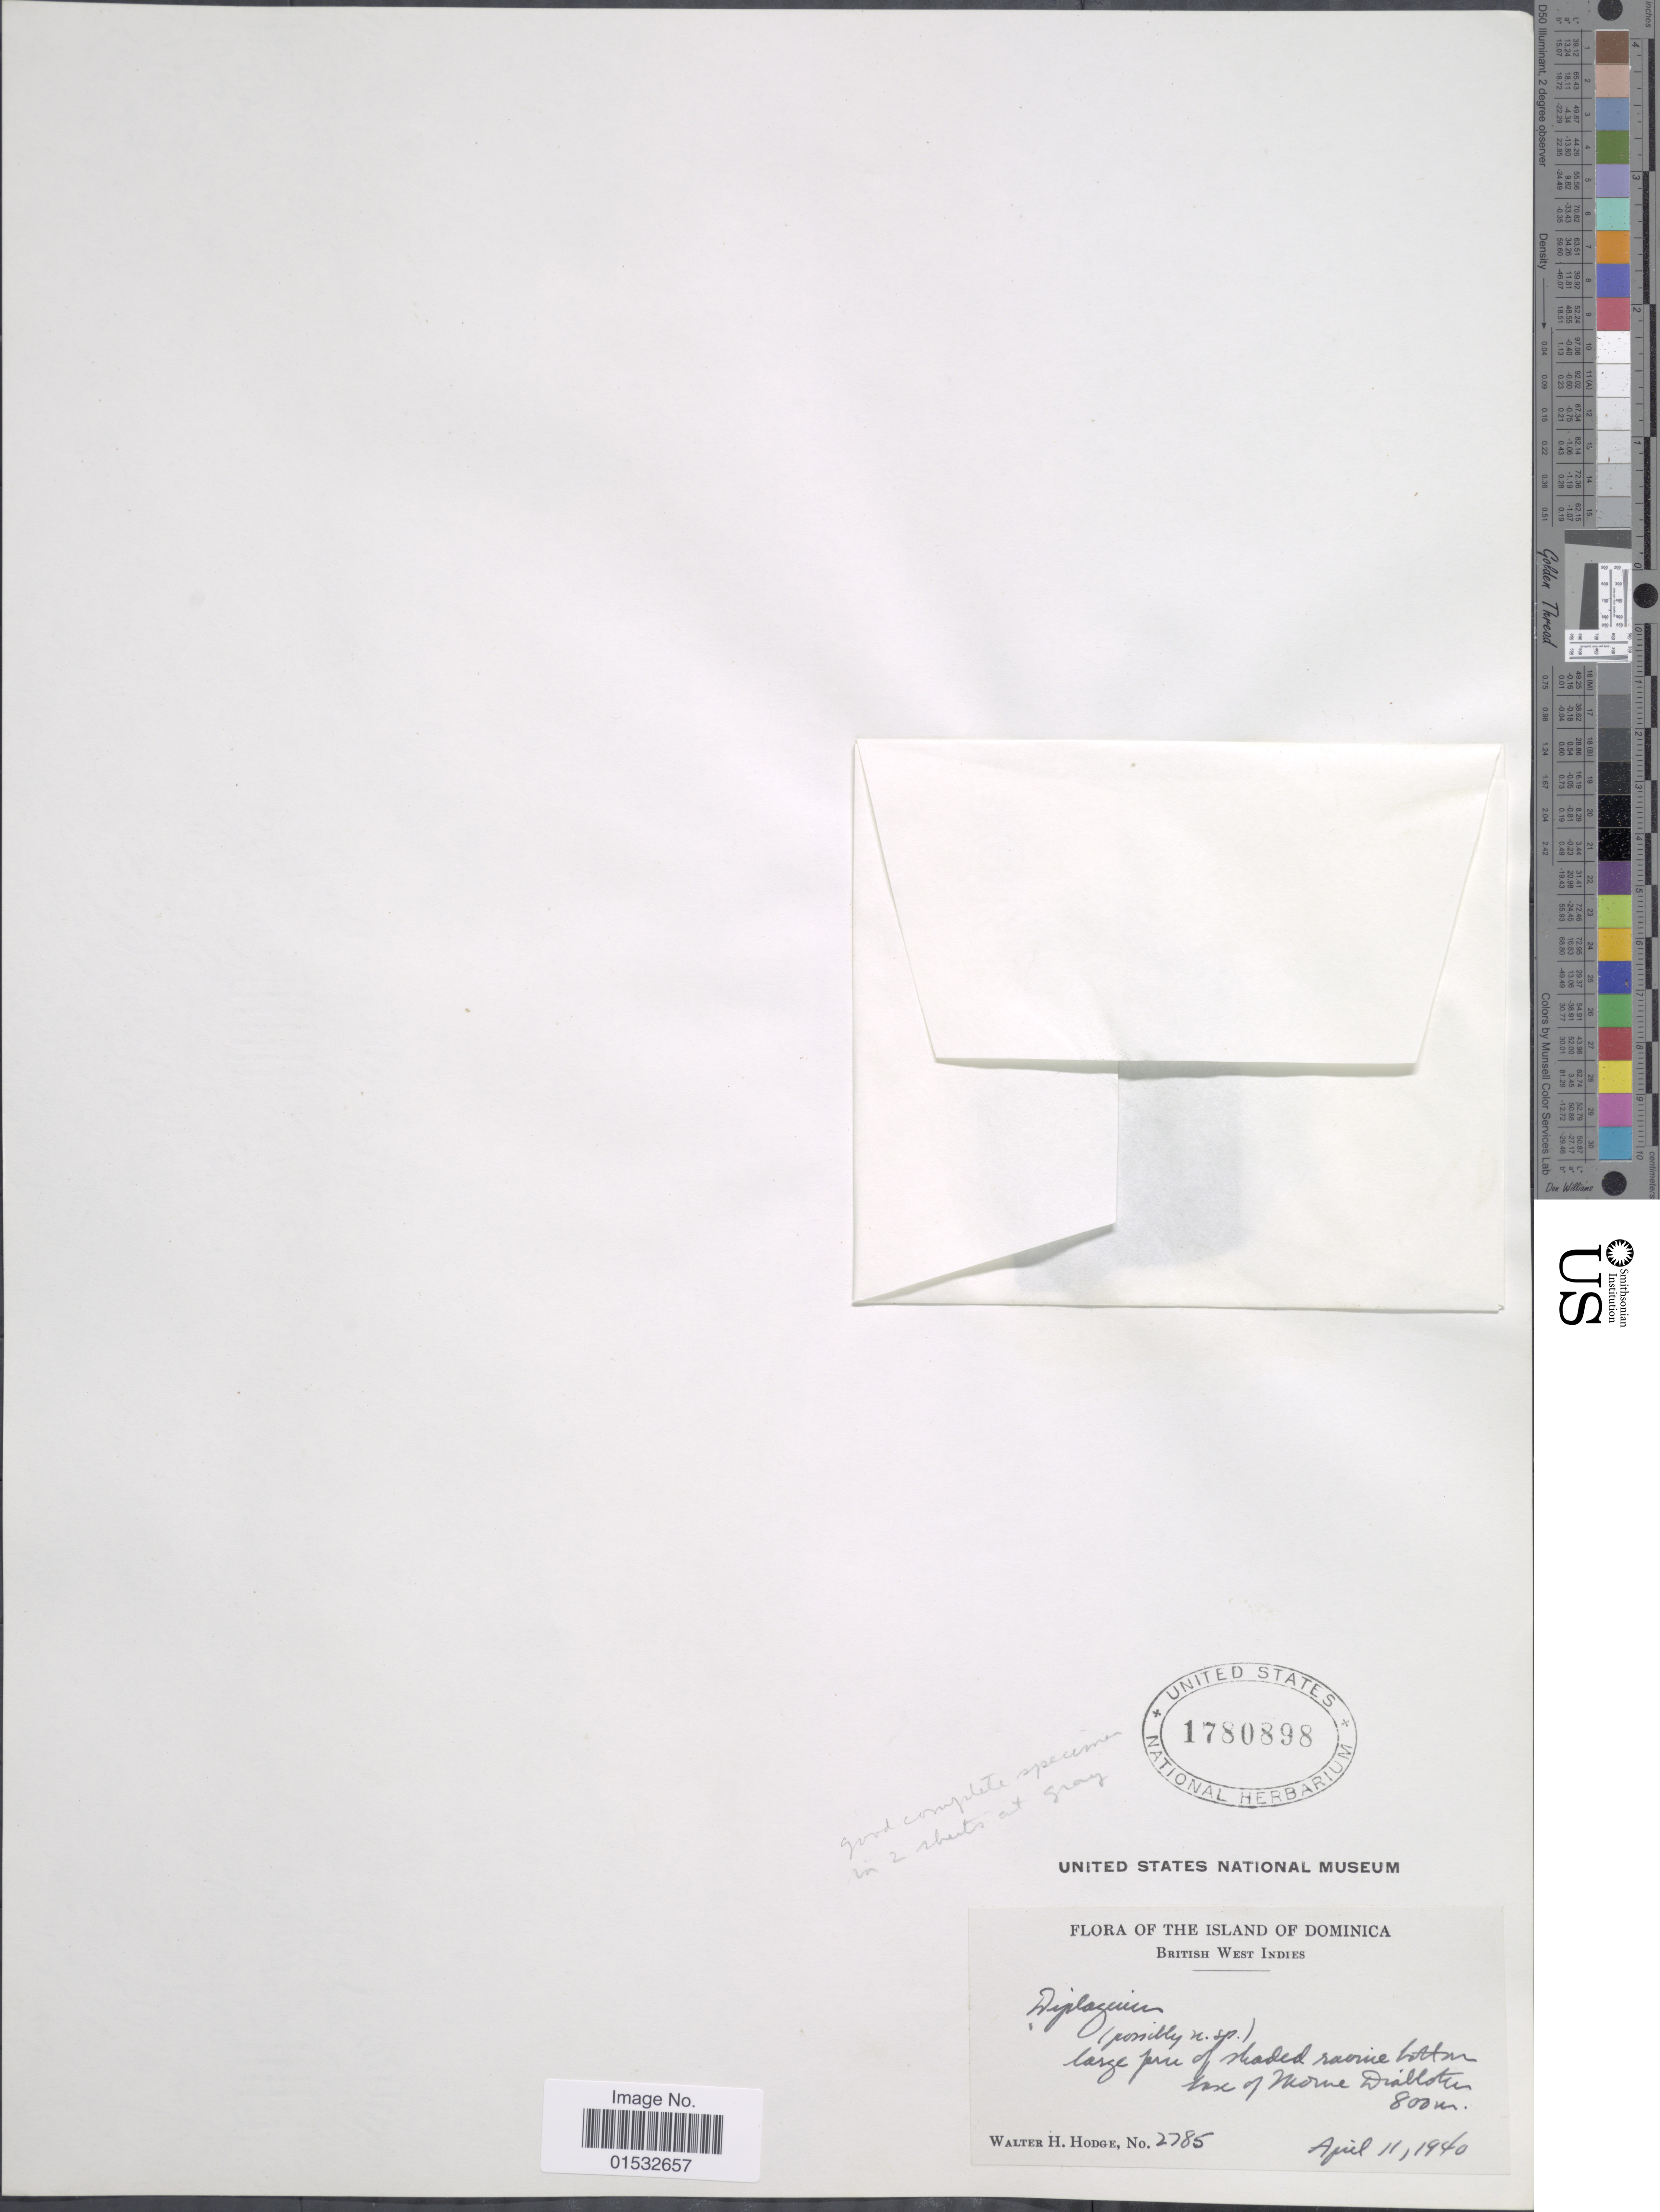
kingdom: Plantae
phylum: Tracheophyta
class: Polypodiopsida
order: Polypodiales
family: Athyriaceae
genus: Diplazium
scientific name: Diplazium sp.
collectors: W. Hodge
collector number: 2285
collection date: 1940-04-11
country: Dominica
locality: British West Indies. base of Morne Diablotin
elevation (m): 800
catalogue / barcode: US 1780898